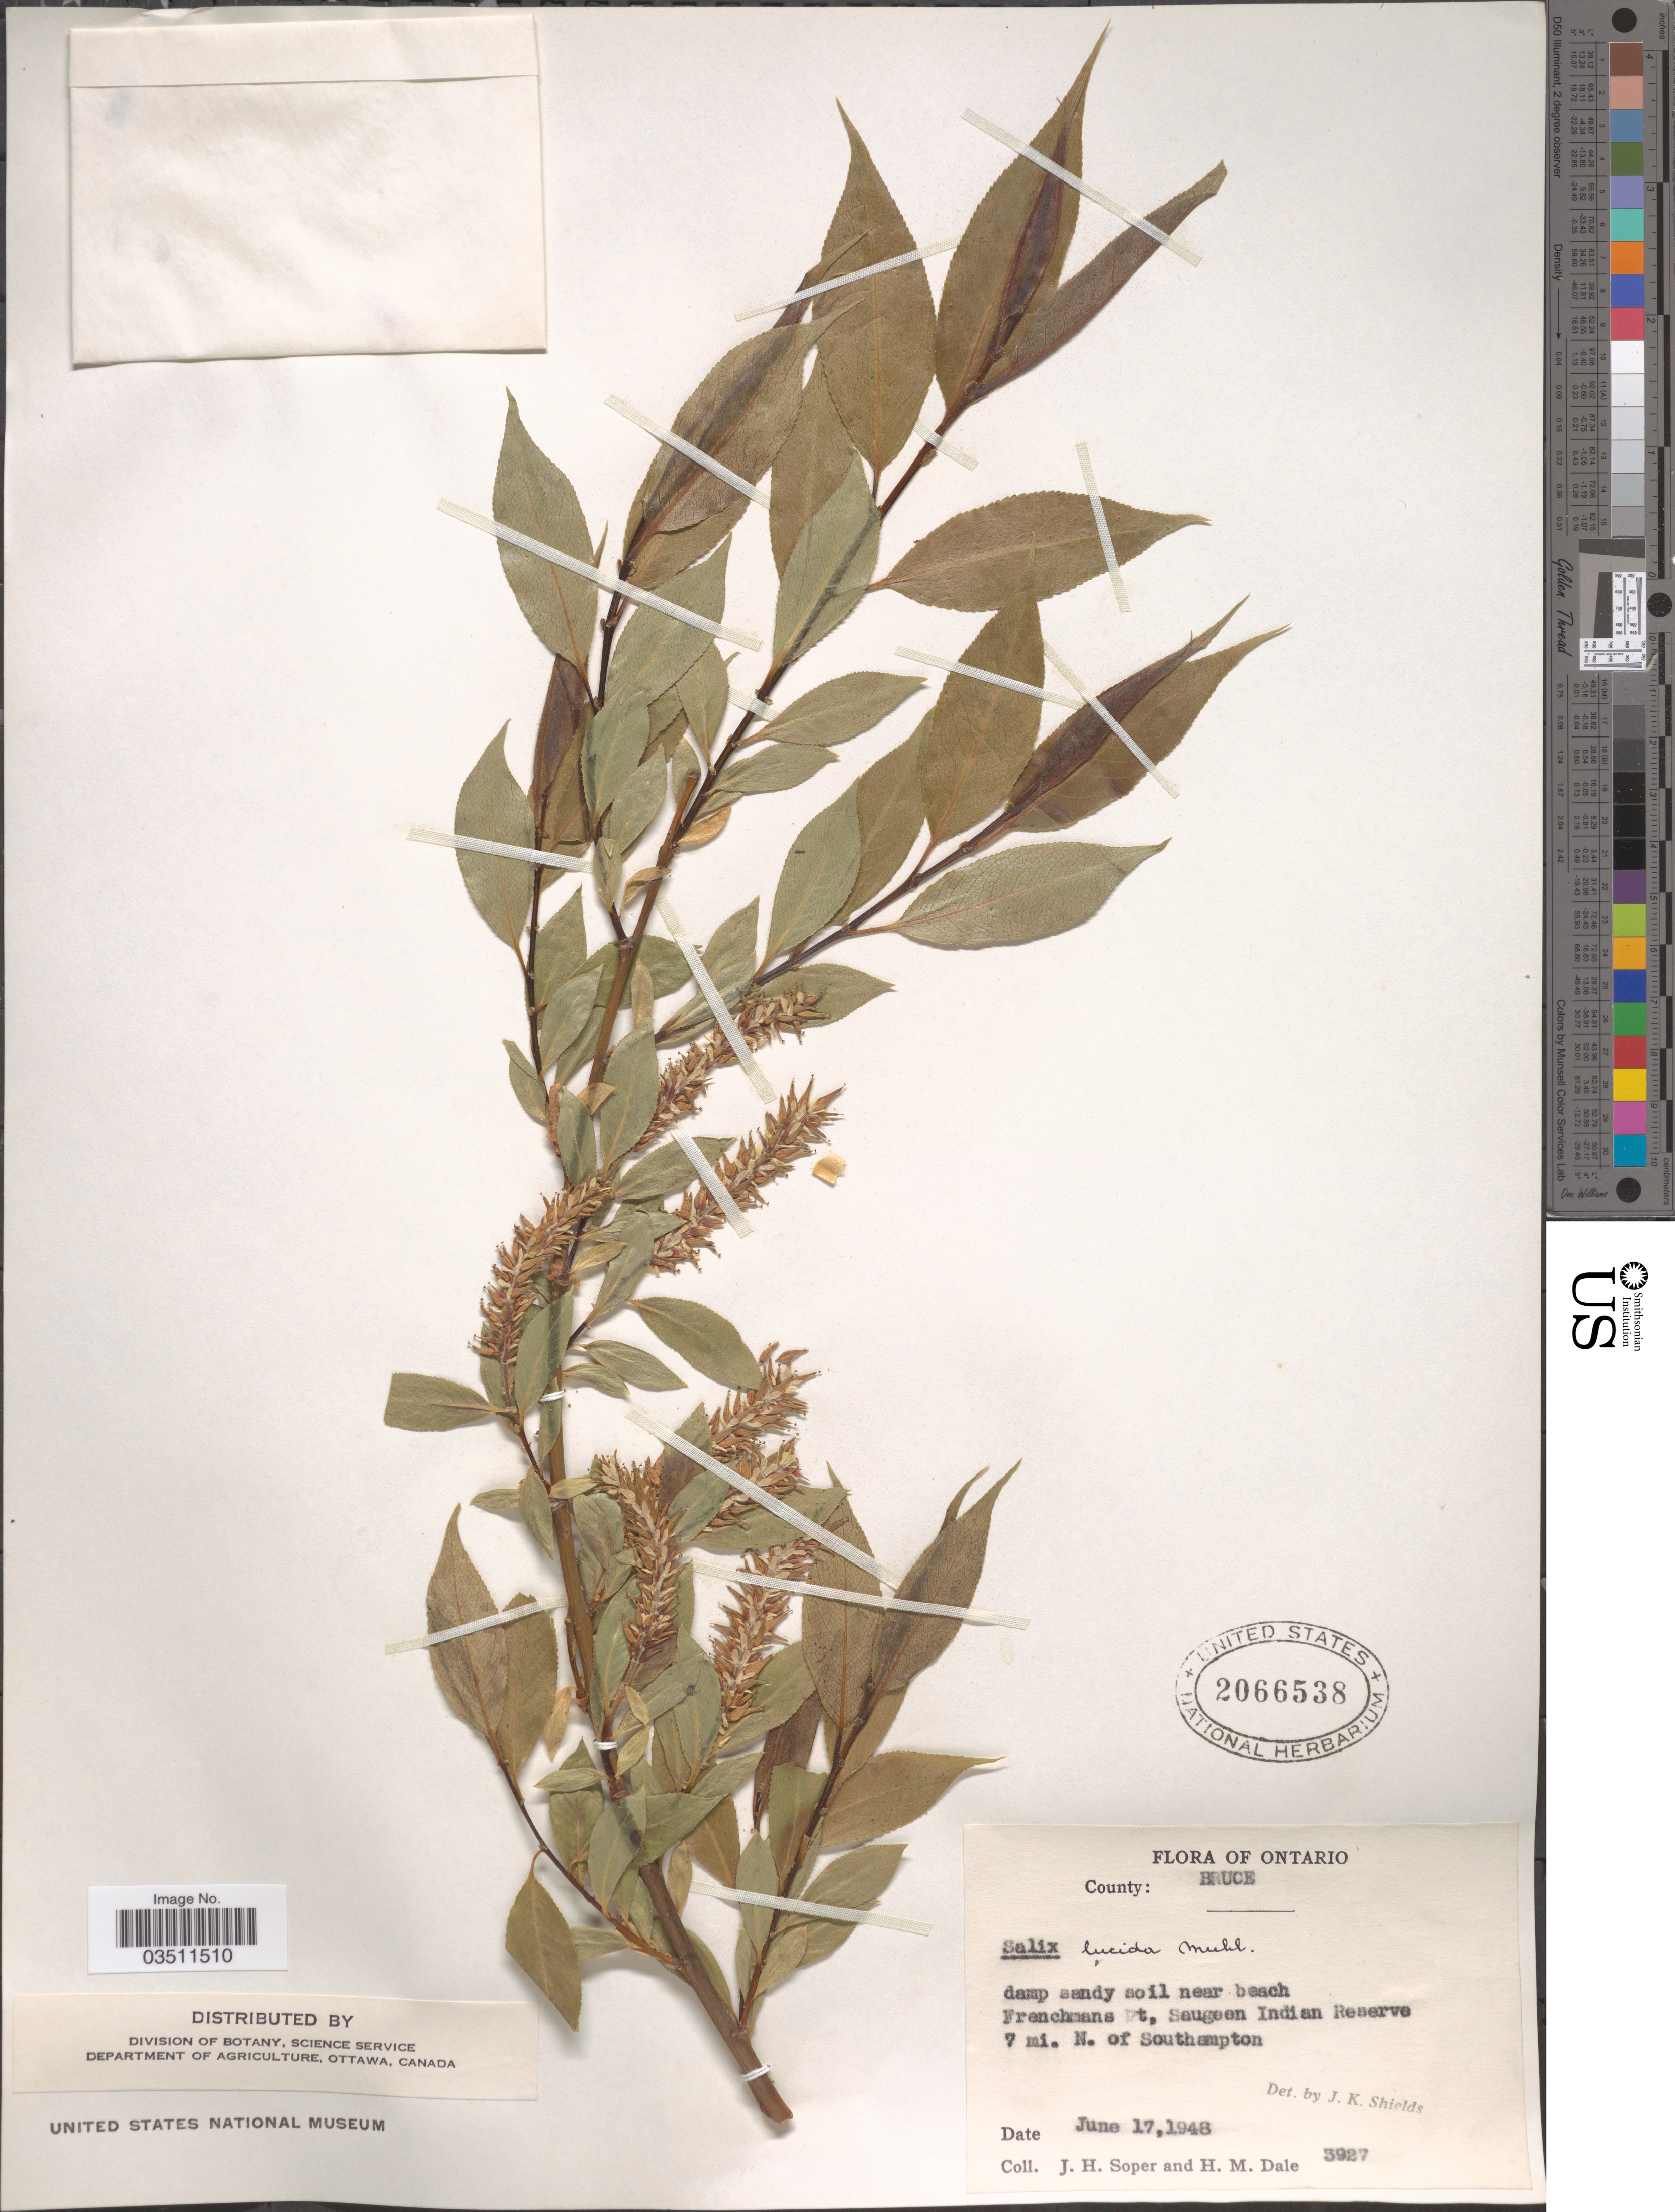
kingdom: Plantae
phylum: Tracheophyta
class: Magnoliopsida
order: Malpighiales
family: Salicaceae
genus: Salix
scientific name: Salix lucida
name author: Muhl.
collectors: J. H. Soper & H. M. Dale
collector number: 3927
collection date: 1948-06-17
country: Canada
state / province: Ontario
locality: County: Bruce. Damp sandy soil near beach Frenchmans Pt, Saugeen Indian Reserve 7 mi. N. of Southampton.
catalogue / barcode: US 2066538